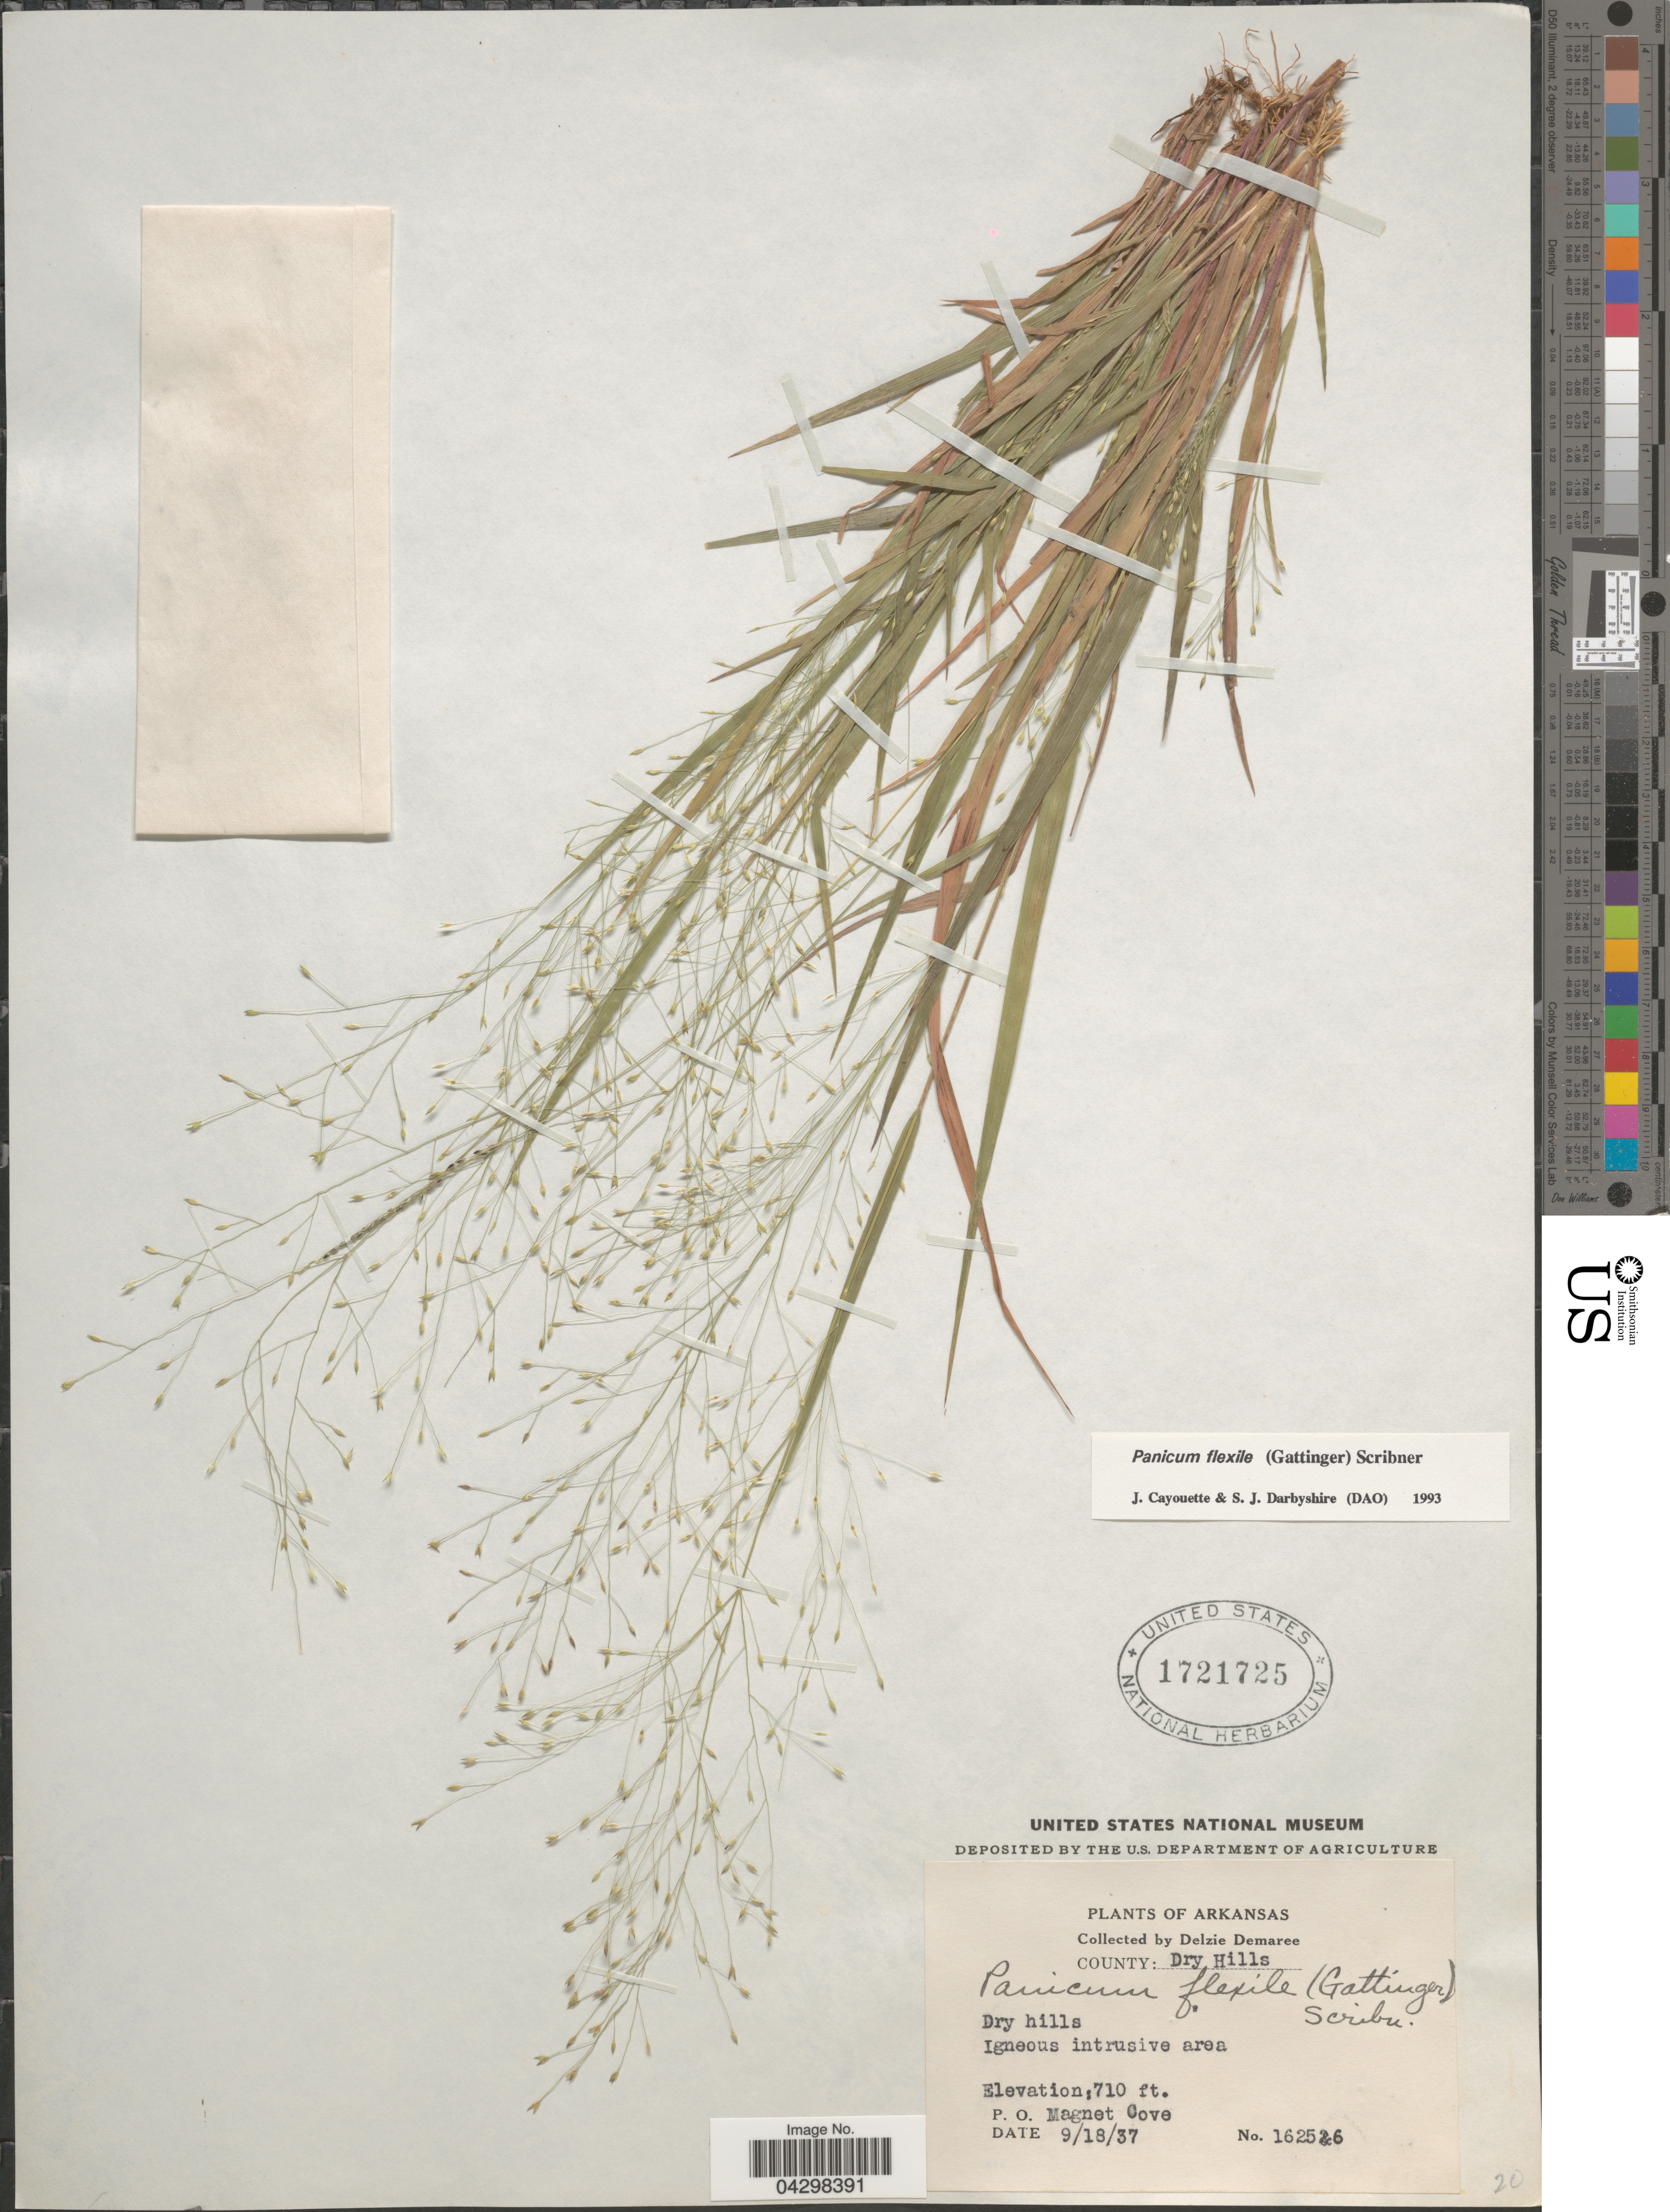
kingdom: Plantae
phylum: Tracheophyta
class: Liliopsida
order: Poales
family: Poaceae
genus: Panicum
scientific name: Panicum flexile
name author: (Gatt.) Scribn.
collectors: D. Demaree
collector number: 162526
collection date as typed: Transcribed d/m/y: 18/9/37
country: United States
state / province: Arkansas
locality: County: Dry Hills. Igneous intrusive area. P. O. Magnet Cove.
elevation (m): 216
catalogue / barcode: US 1721725